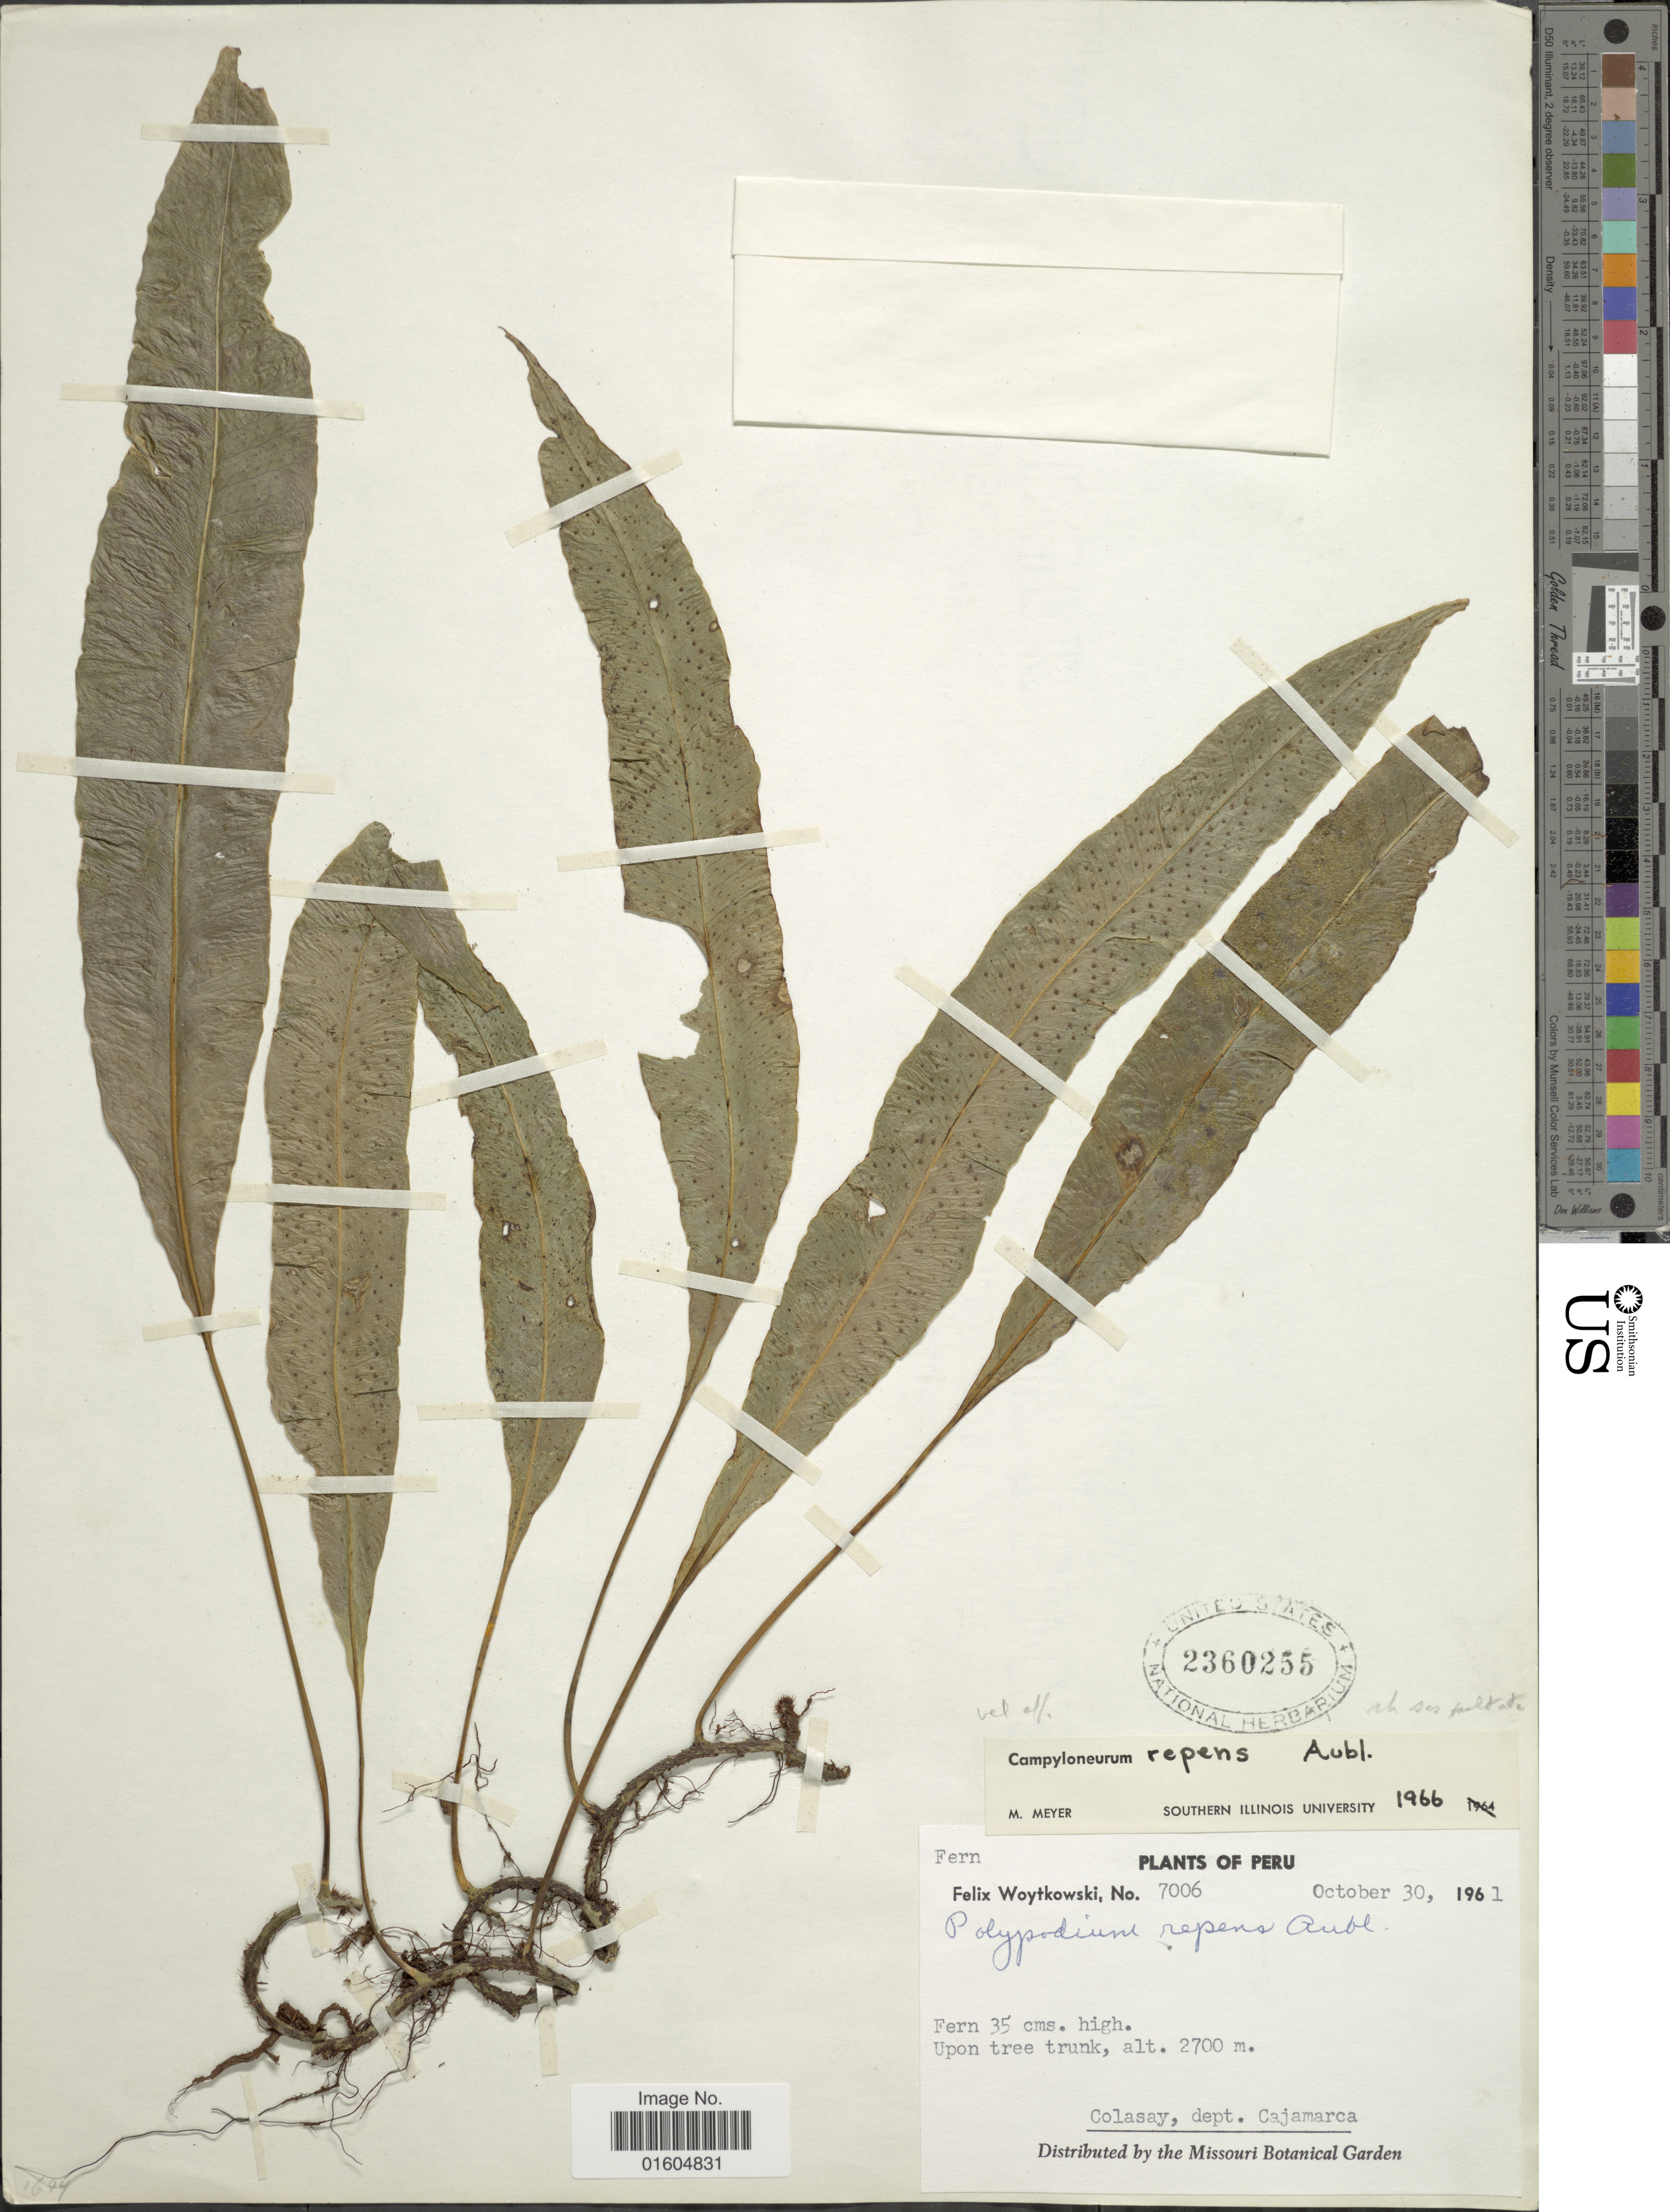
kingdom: Plantae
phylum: Tracheophyta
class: Polypodiopsida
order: Polypodiales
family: Polypodiaceae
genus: Campyloneurum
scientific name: Campyloneurum repens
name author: (Aubl.) C. Presl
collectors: F. Woytkowski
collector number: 7006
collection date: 1961-10-30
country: Peru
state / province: Cajamarca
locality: Peru. Colasay, dept. Cajamarca.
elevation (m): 2700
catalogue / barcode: US 2360255